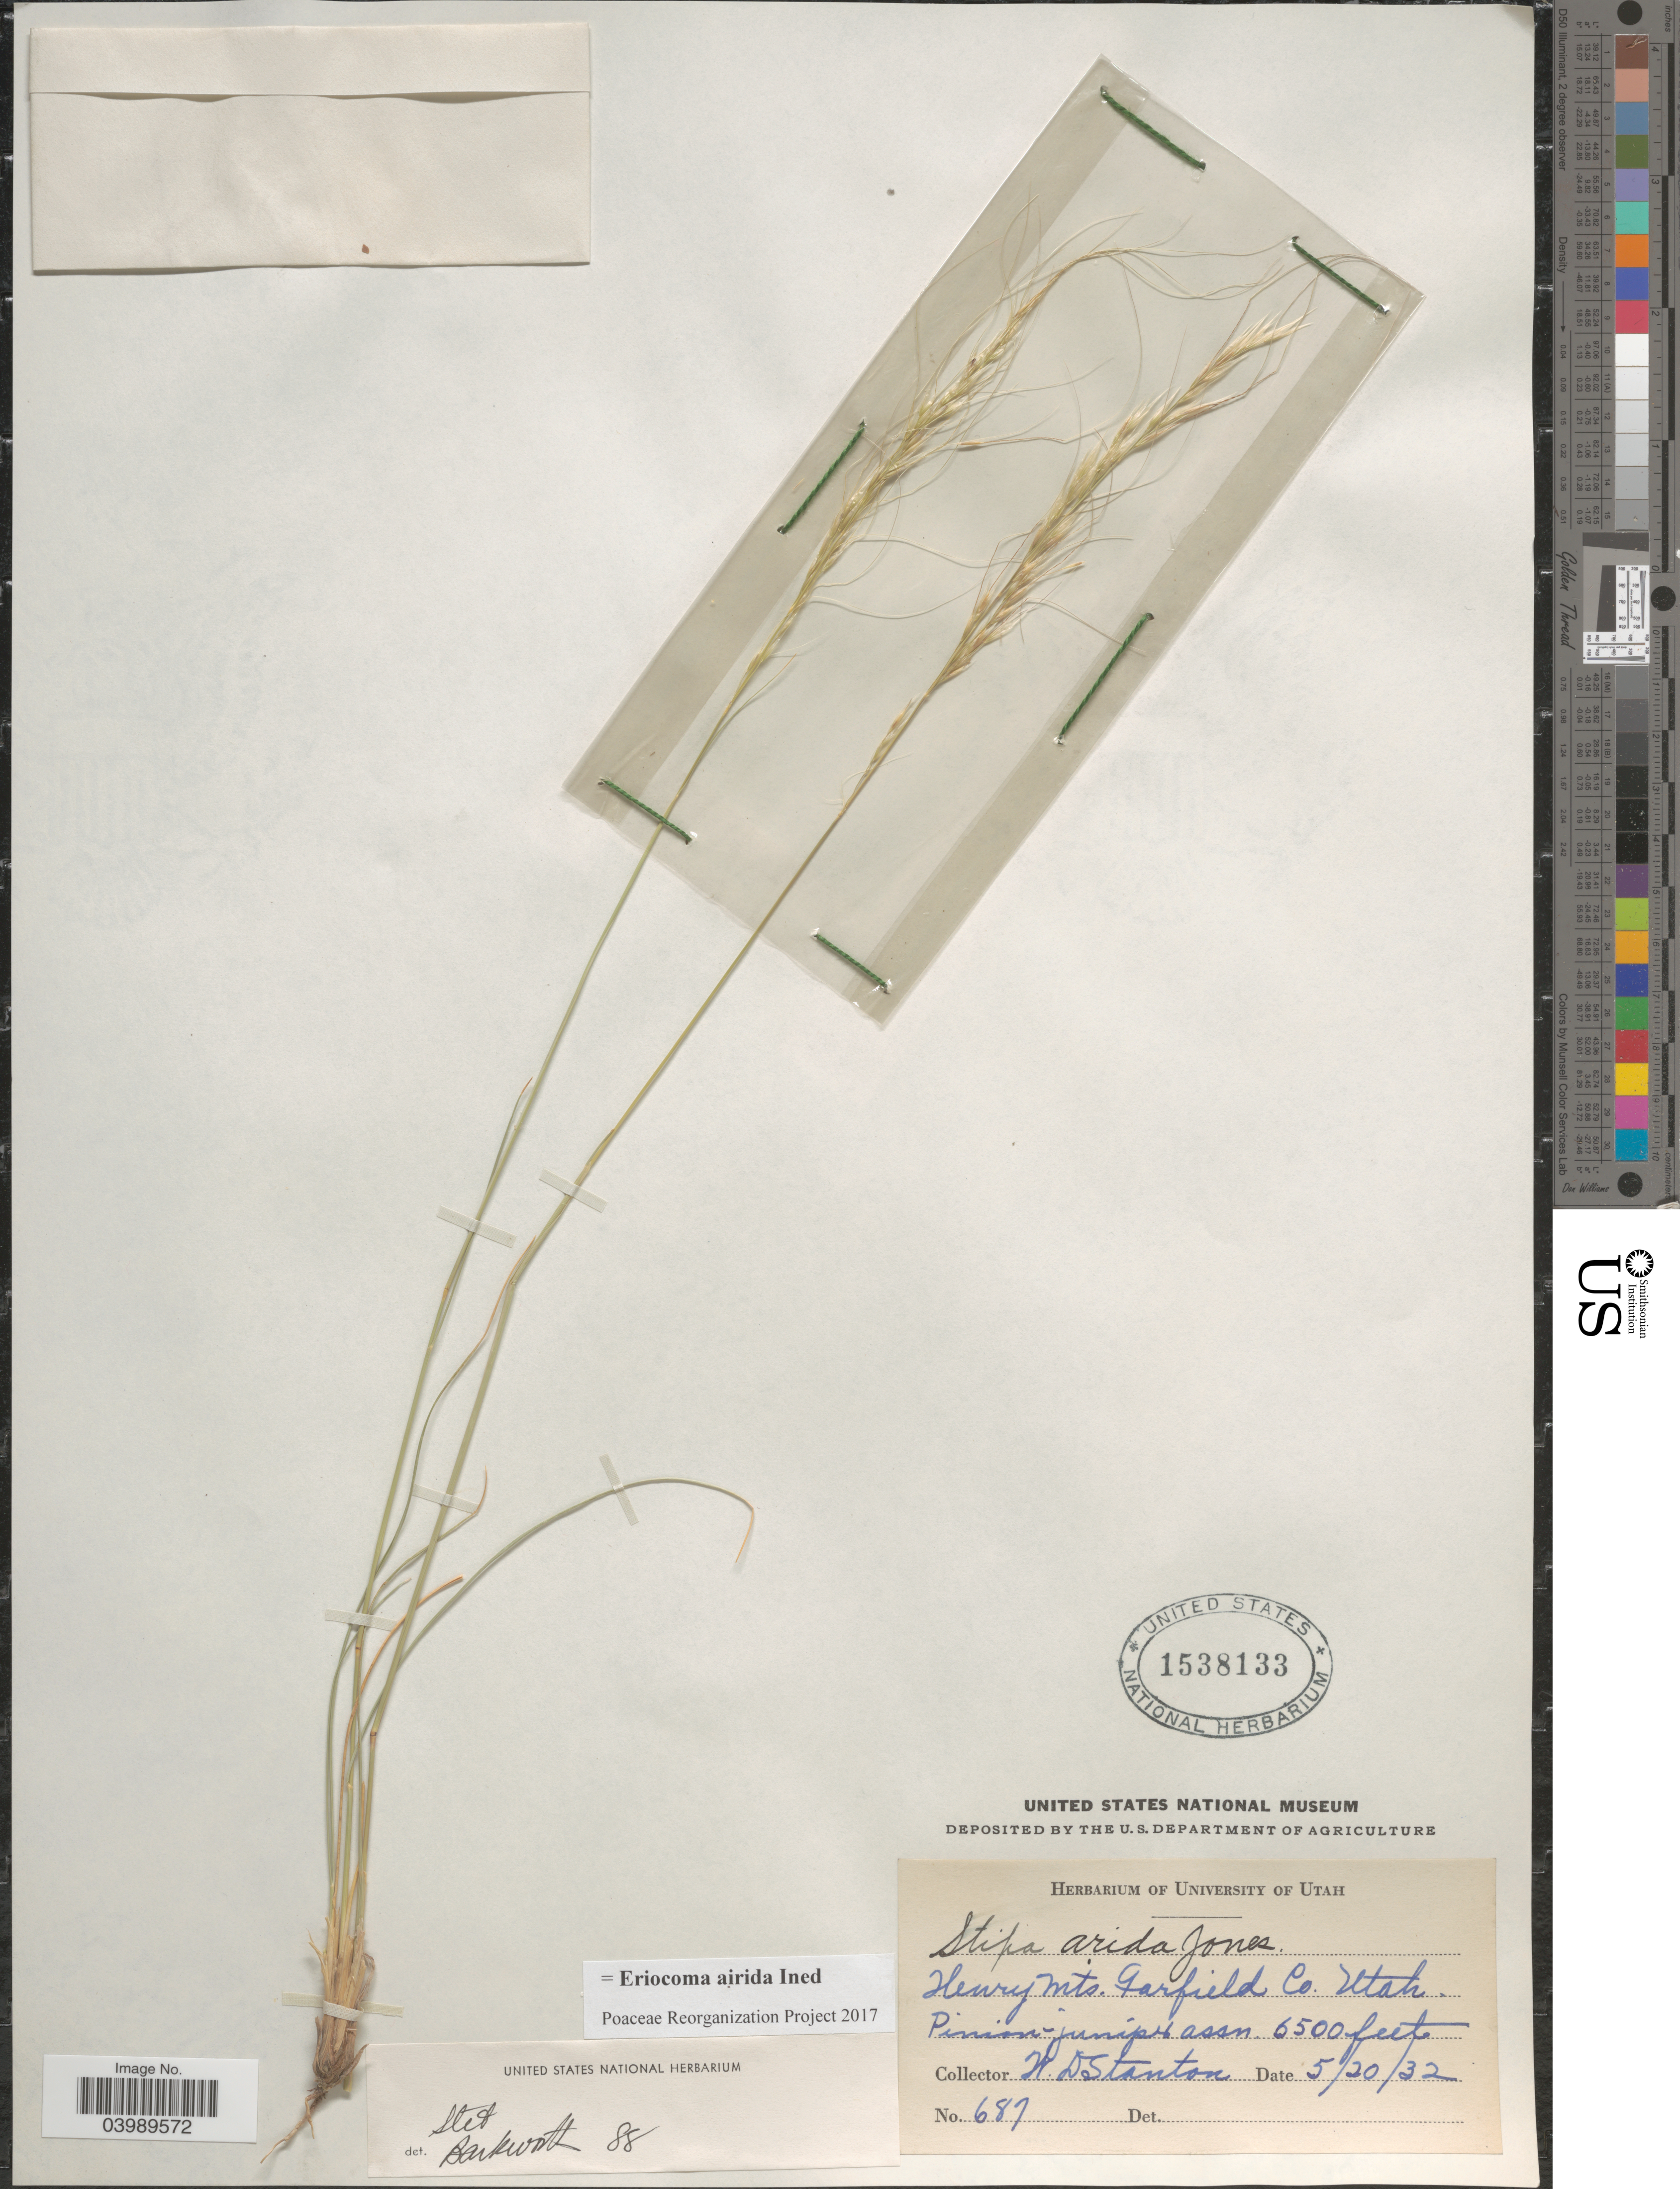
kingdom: Plantae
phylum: Tracheophyta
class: Liliopsida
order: Poales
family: Poaceae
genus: Eriocoma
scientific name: Eriocoma arida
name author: (M.E. Jones) Romasch.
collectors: W. Stanton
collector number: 687*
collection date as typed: Transcribed d/m/y: 20/5/32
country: United States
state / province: Utah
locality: Henry Mts., Garfield Co.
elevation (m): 1981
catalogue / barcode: US 1538133